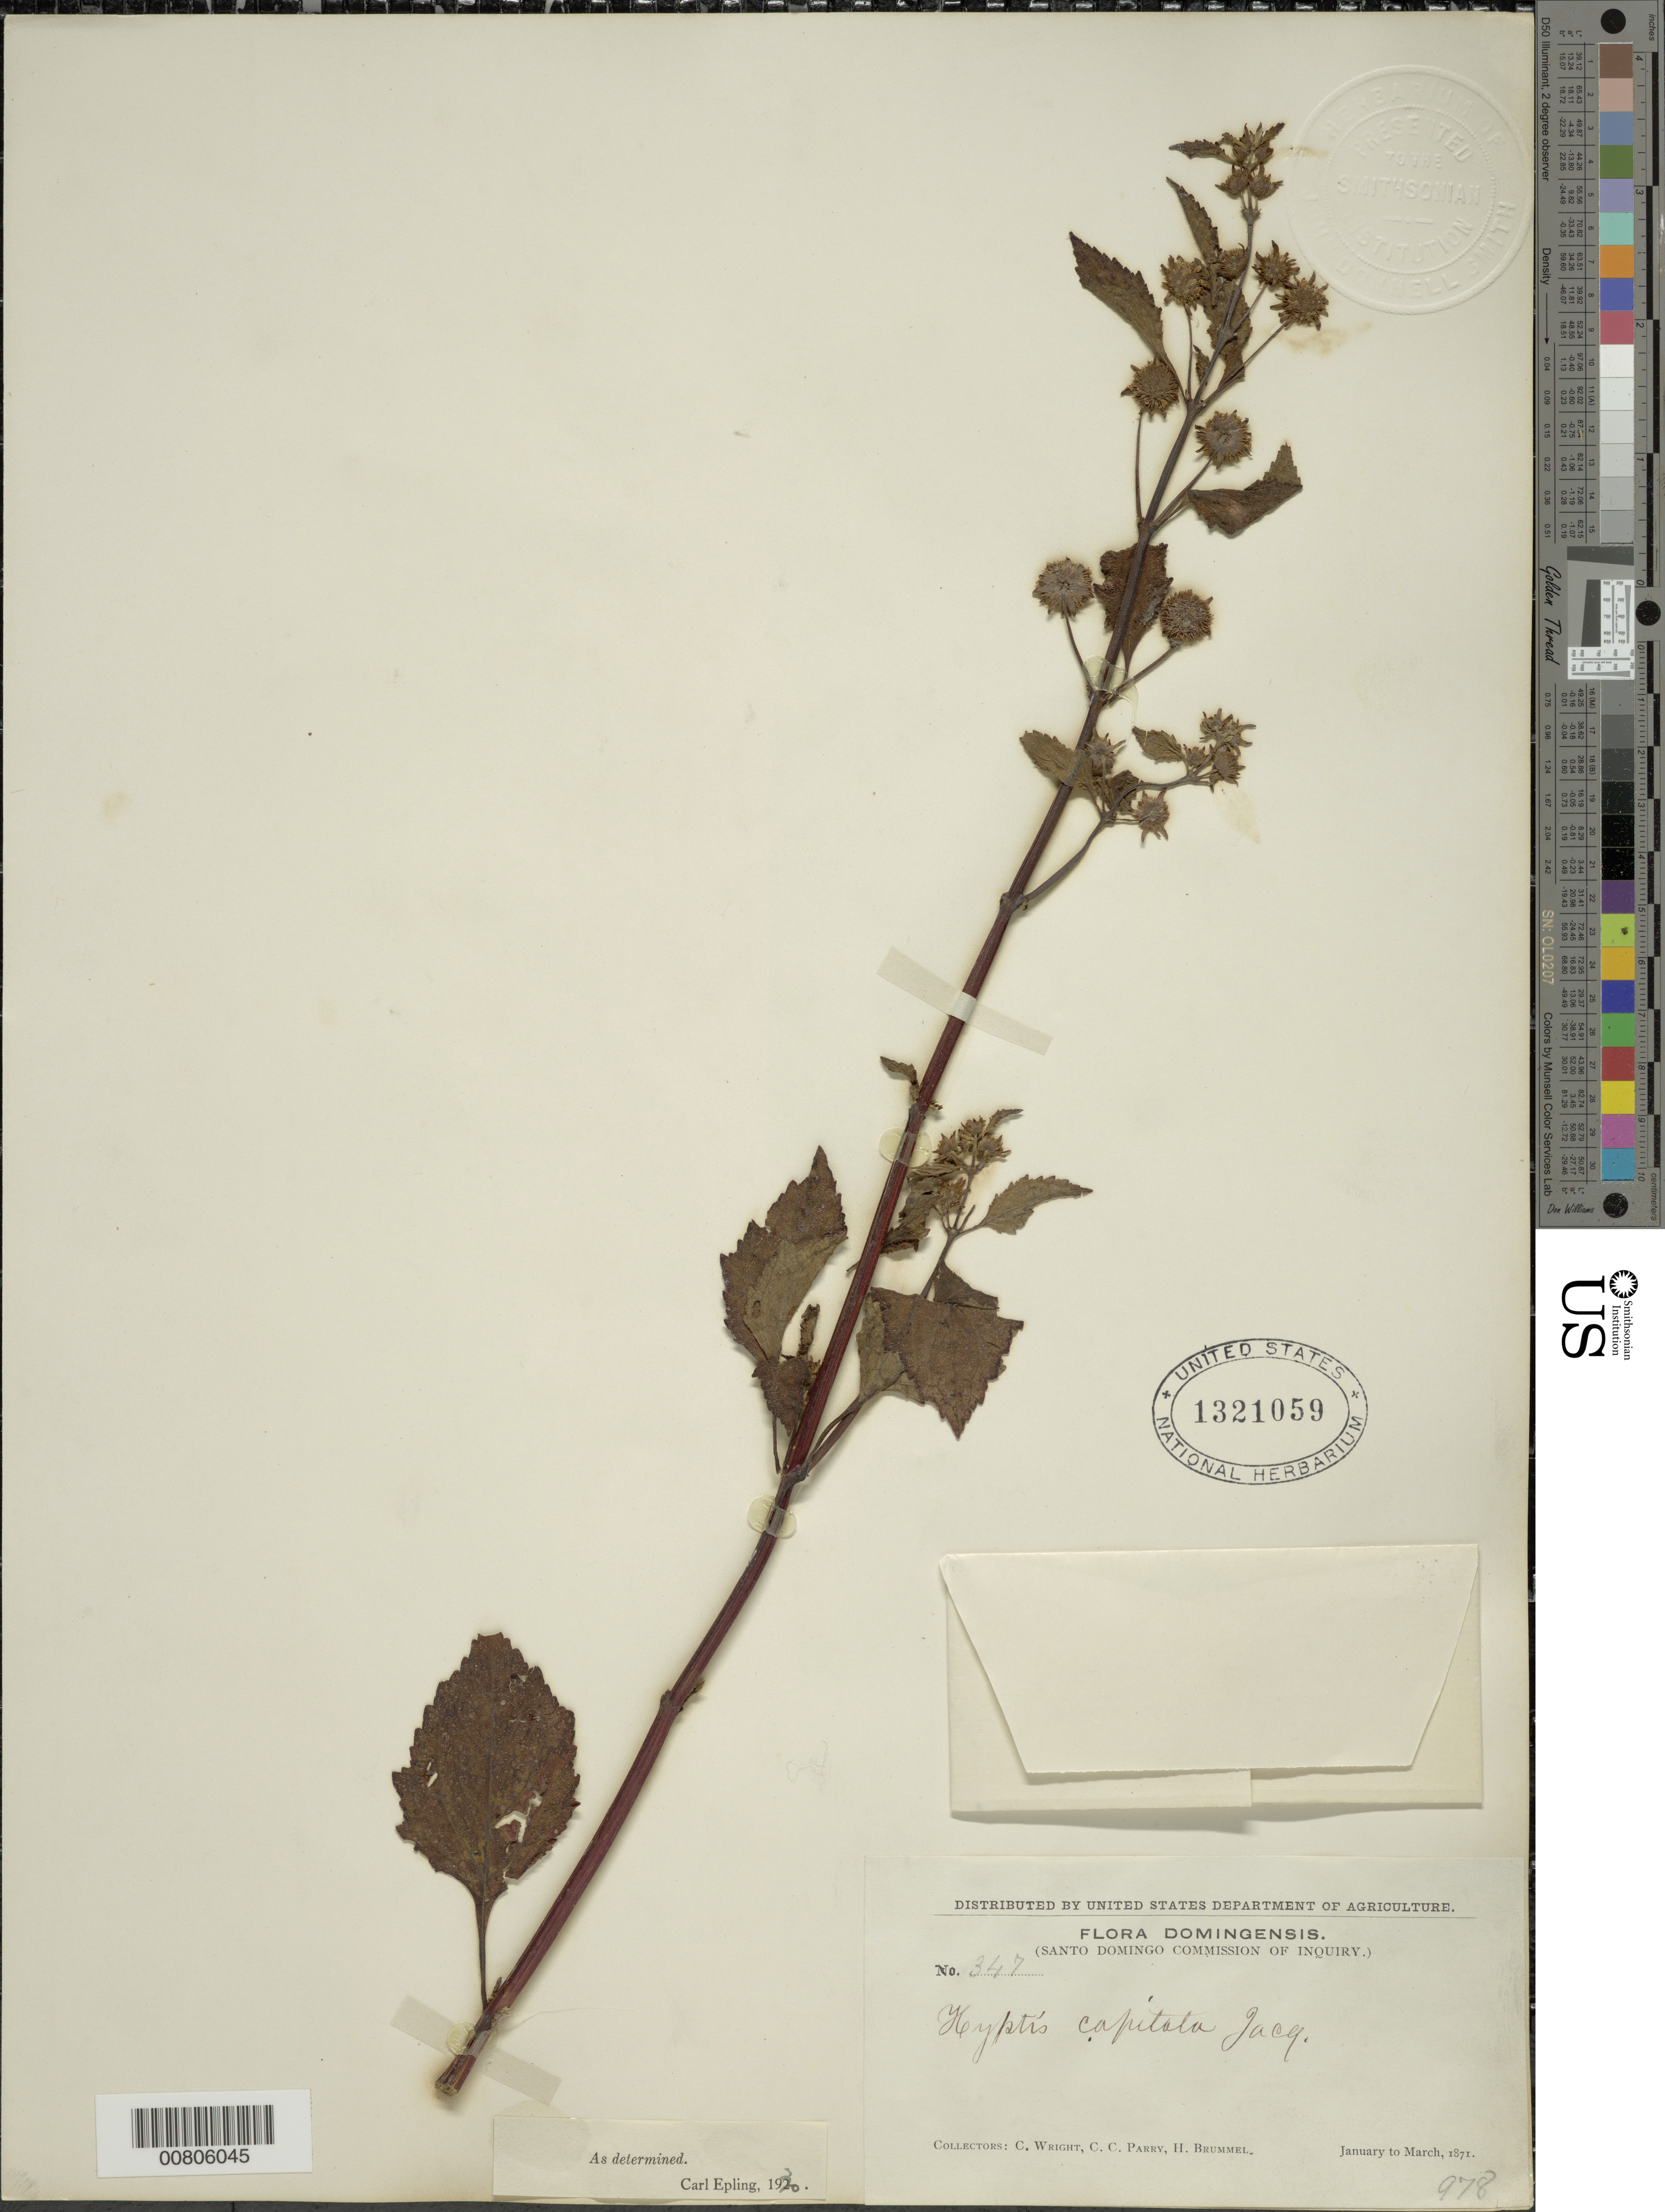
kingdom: Plantae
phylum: Tracheophyta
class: Magnoliopsida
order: Lamiales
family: Lamiaceae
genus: Hyptis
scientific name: Hyptis capitata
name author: Jacq.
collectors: C. Wright, C. C. Parry & H. Brummel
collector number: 347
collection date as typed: Jan 1871 to -- Mar 1871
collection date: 1871-01/1871-03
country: Dominican Republic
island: Hispaniola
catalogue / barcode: US 1321059